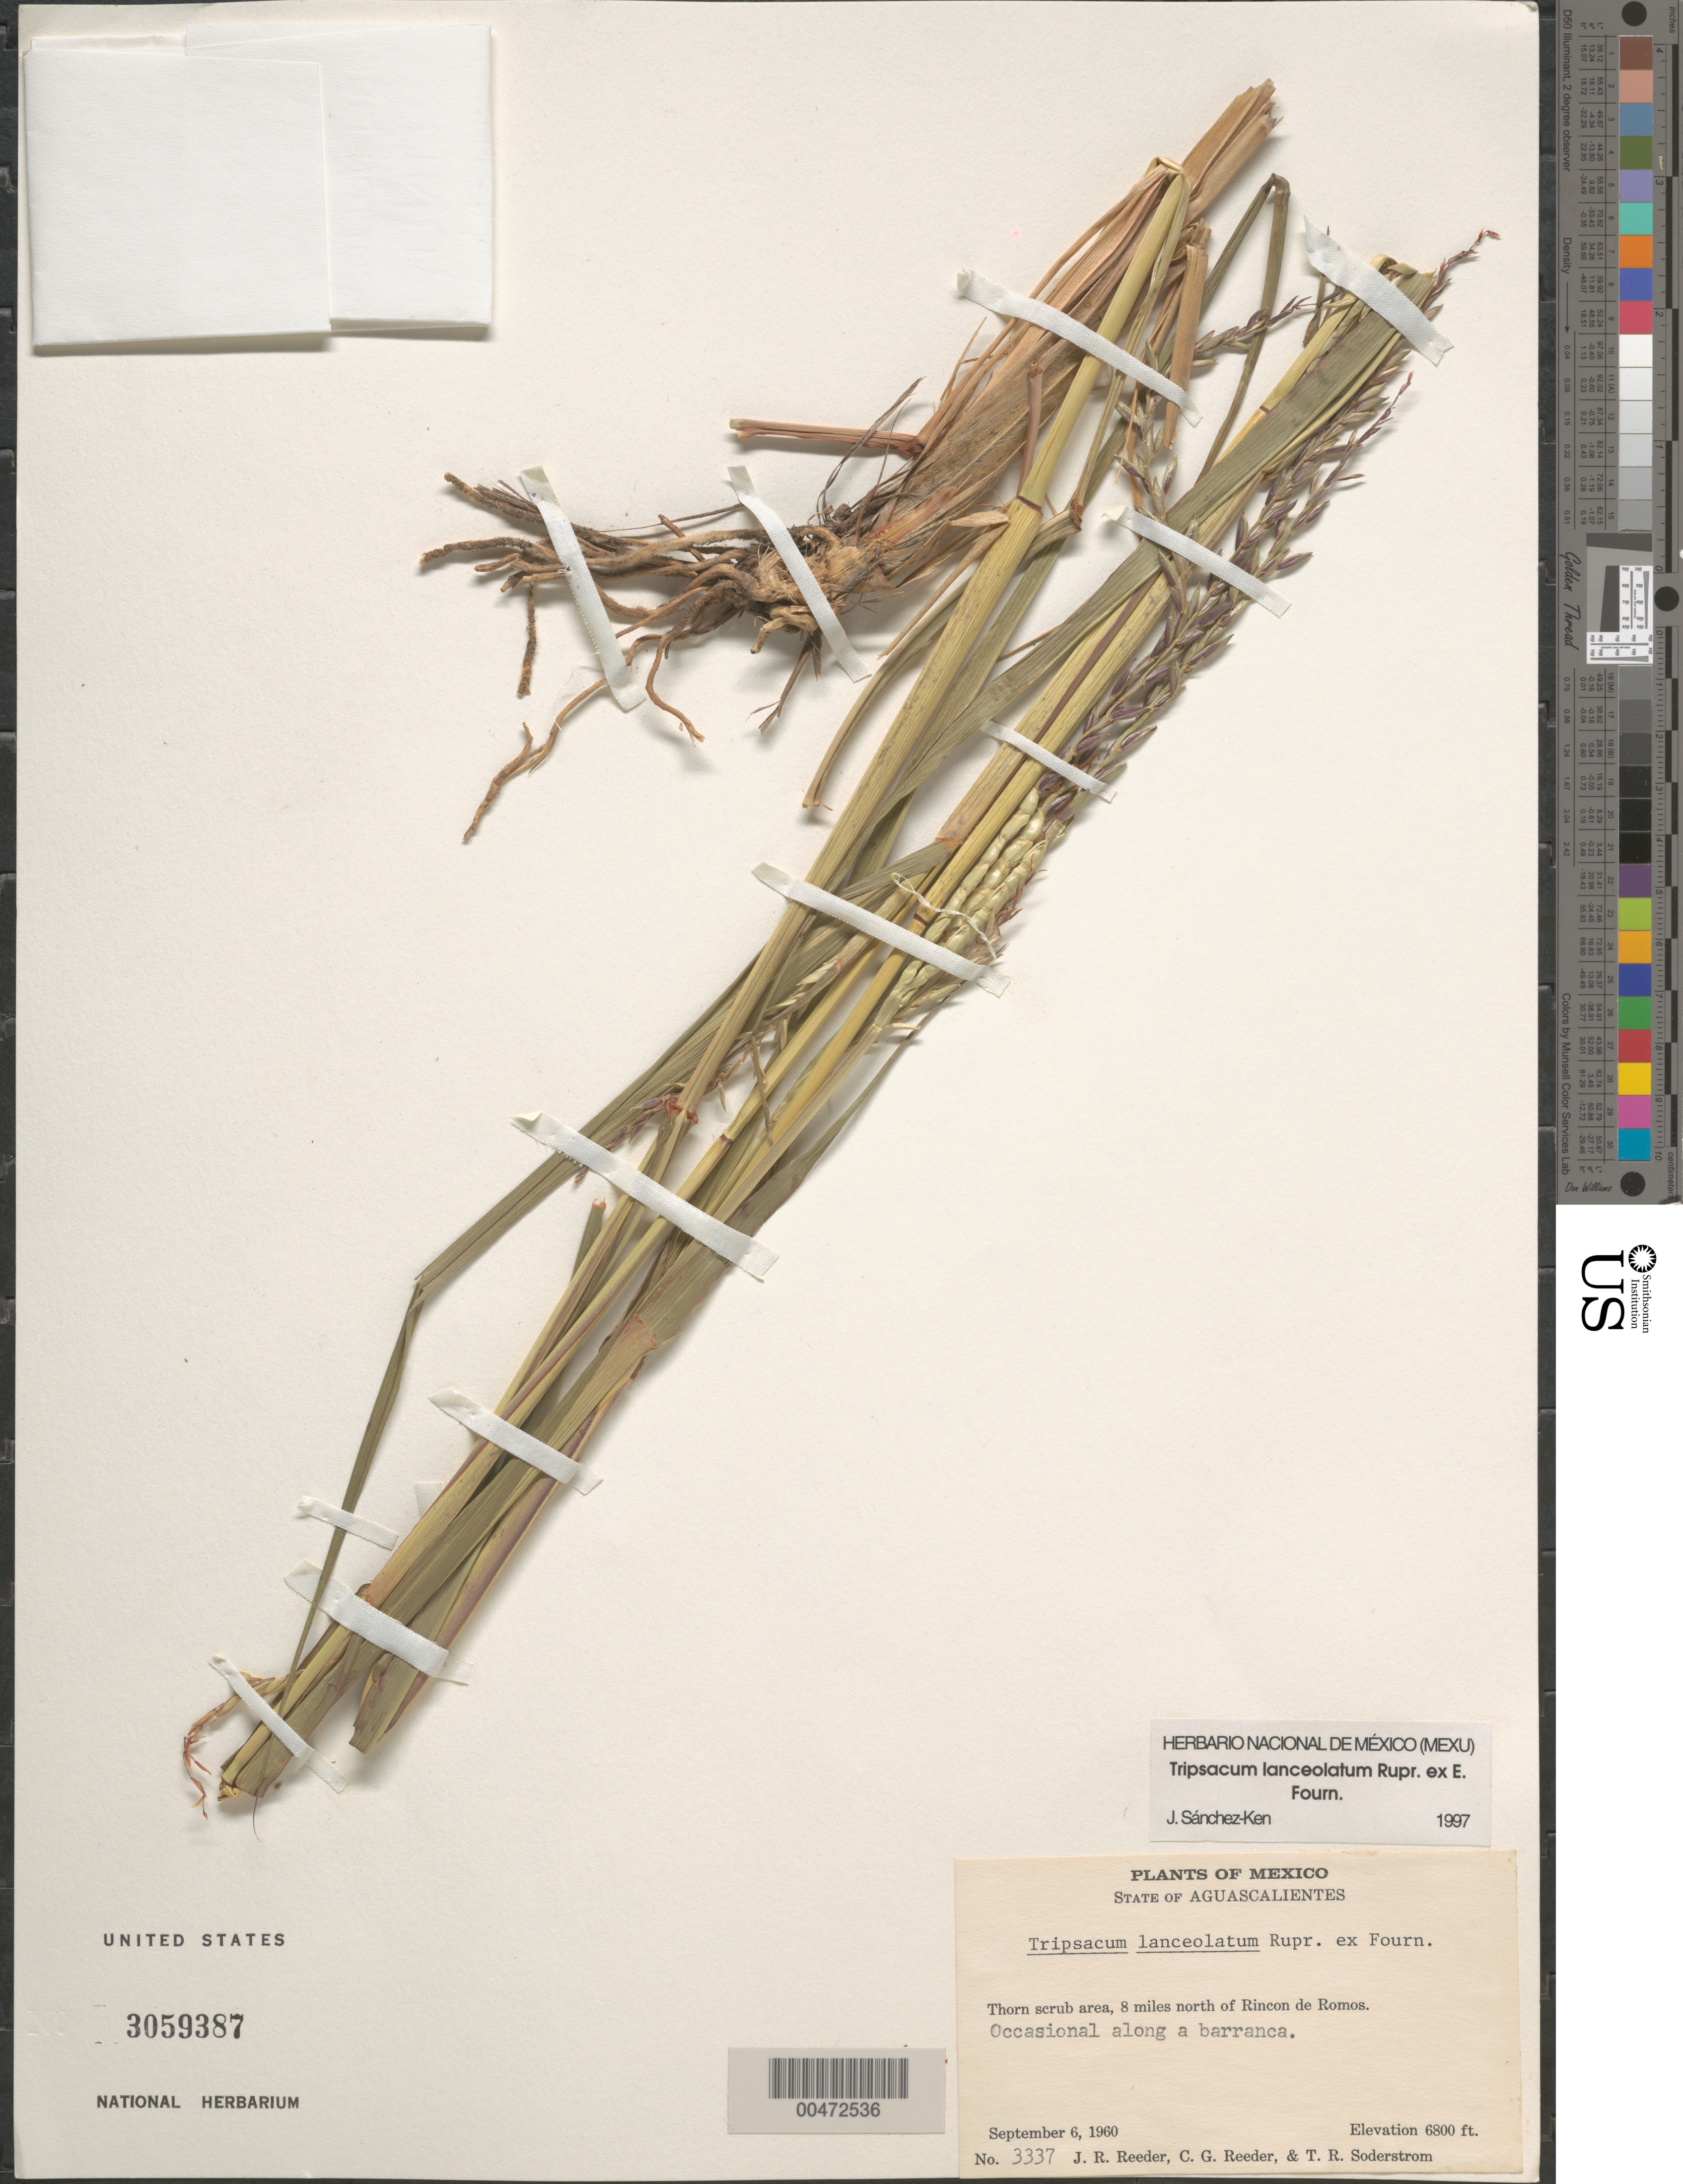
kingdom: Plantae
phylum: Tracheophyta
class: Liliopsida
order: Poales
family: Poaceae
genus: Tripsacum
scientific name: Tripsacum lanceolatum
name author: Rupr. ex E. Fourn.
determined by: Sánchez-Ken, J. G.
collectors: J. R. Reeder, C. G. Reeder & T. R. Soderstrom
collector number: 3337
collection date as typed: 6 Sep 1960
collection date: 1960-09-06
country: Mexico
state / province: Aguascalientes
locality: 8 mi N of Rincon de Romos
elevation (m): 2073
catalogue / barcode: US 3059387